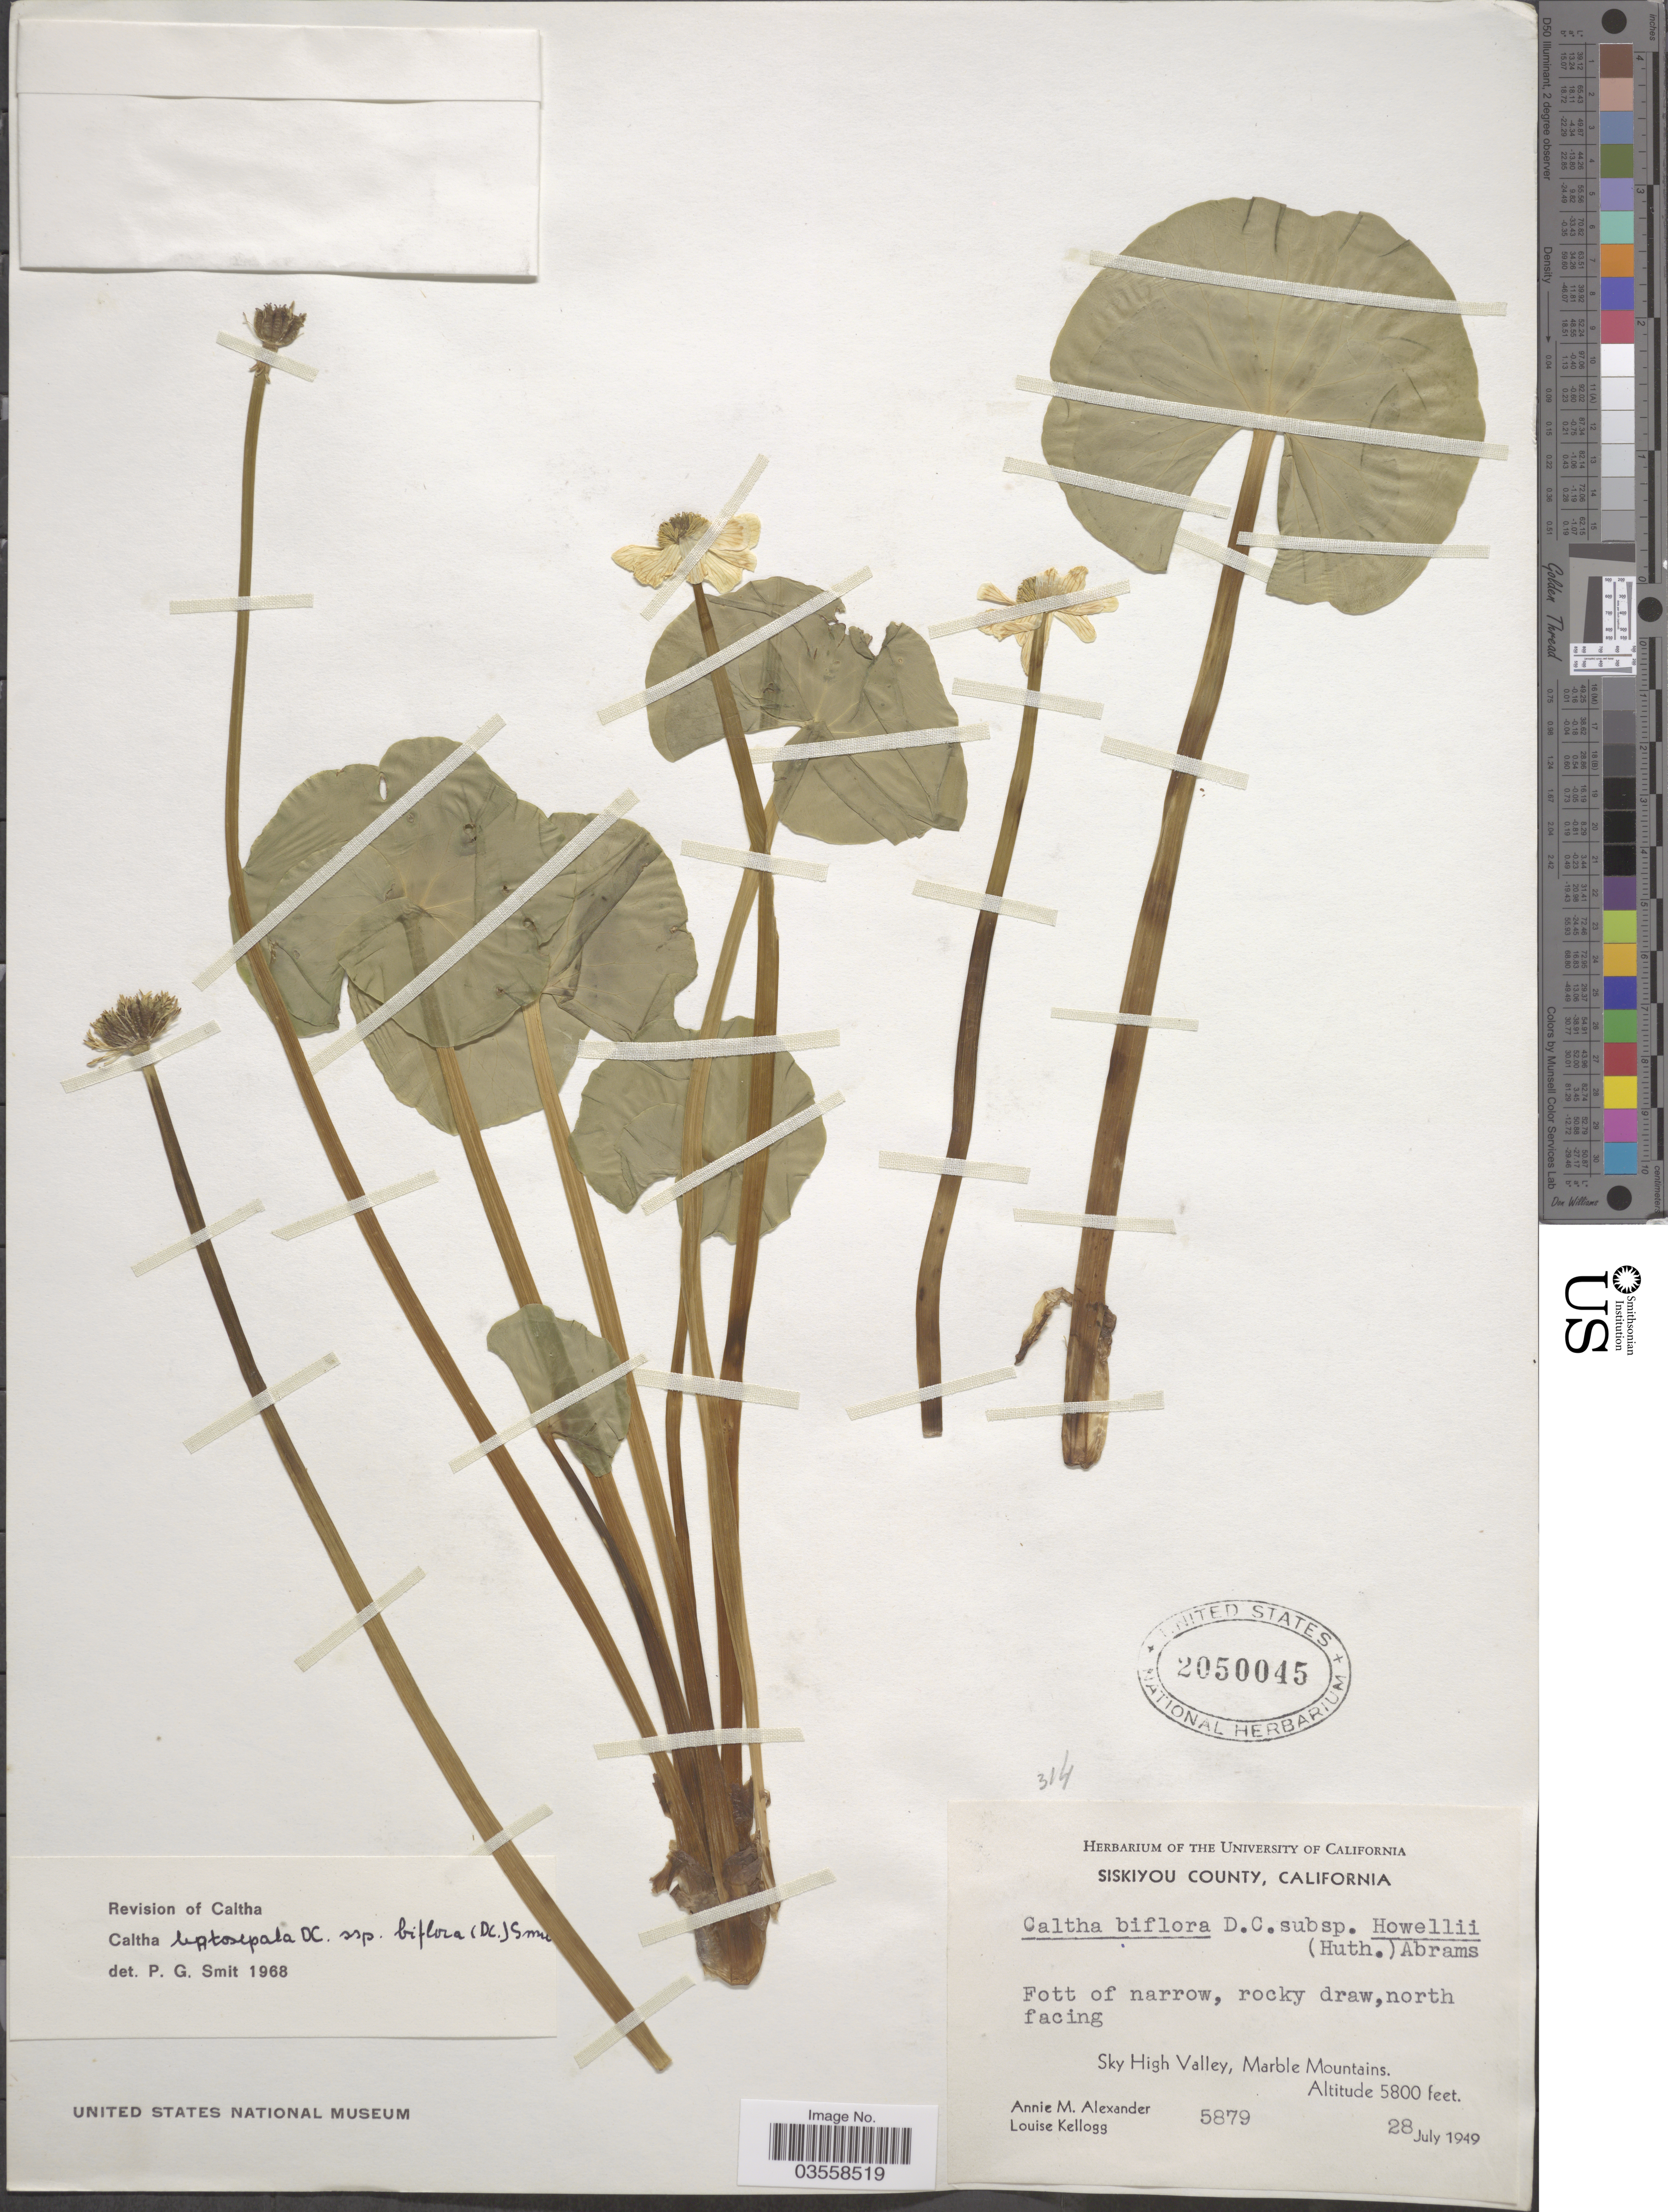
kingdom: Plantae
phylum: Tracheophyta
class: Magnoliopsida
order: Ranunculales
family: Ranunculaceae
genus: Caltha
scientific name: Caltha leptosepala subsp. biflora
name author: DC.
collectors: A. M. Alexander & L. Kellogg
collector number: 5879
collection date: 1949-07-28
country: United States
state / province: California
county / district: Siskiyou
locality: Siskiyou County. Fott of narrow. Sky High Valley, Marble Mountains.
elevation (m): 1768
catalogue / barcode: US 2050045